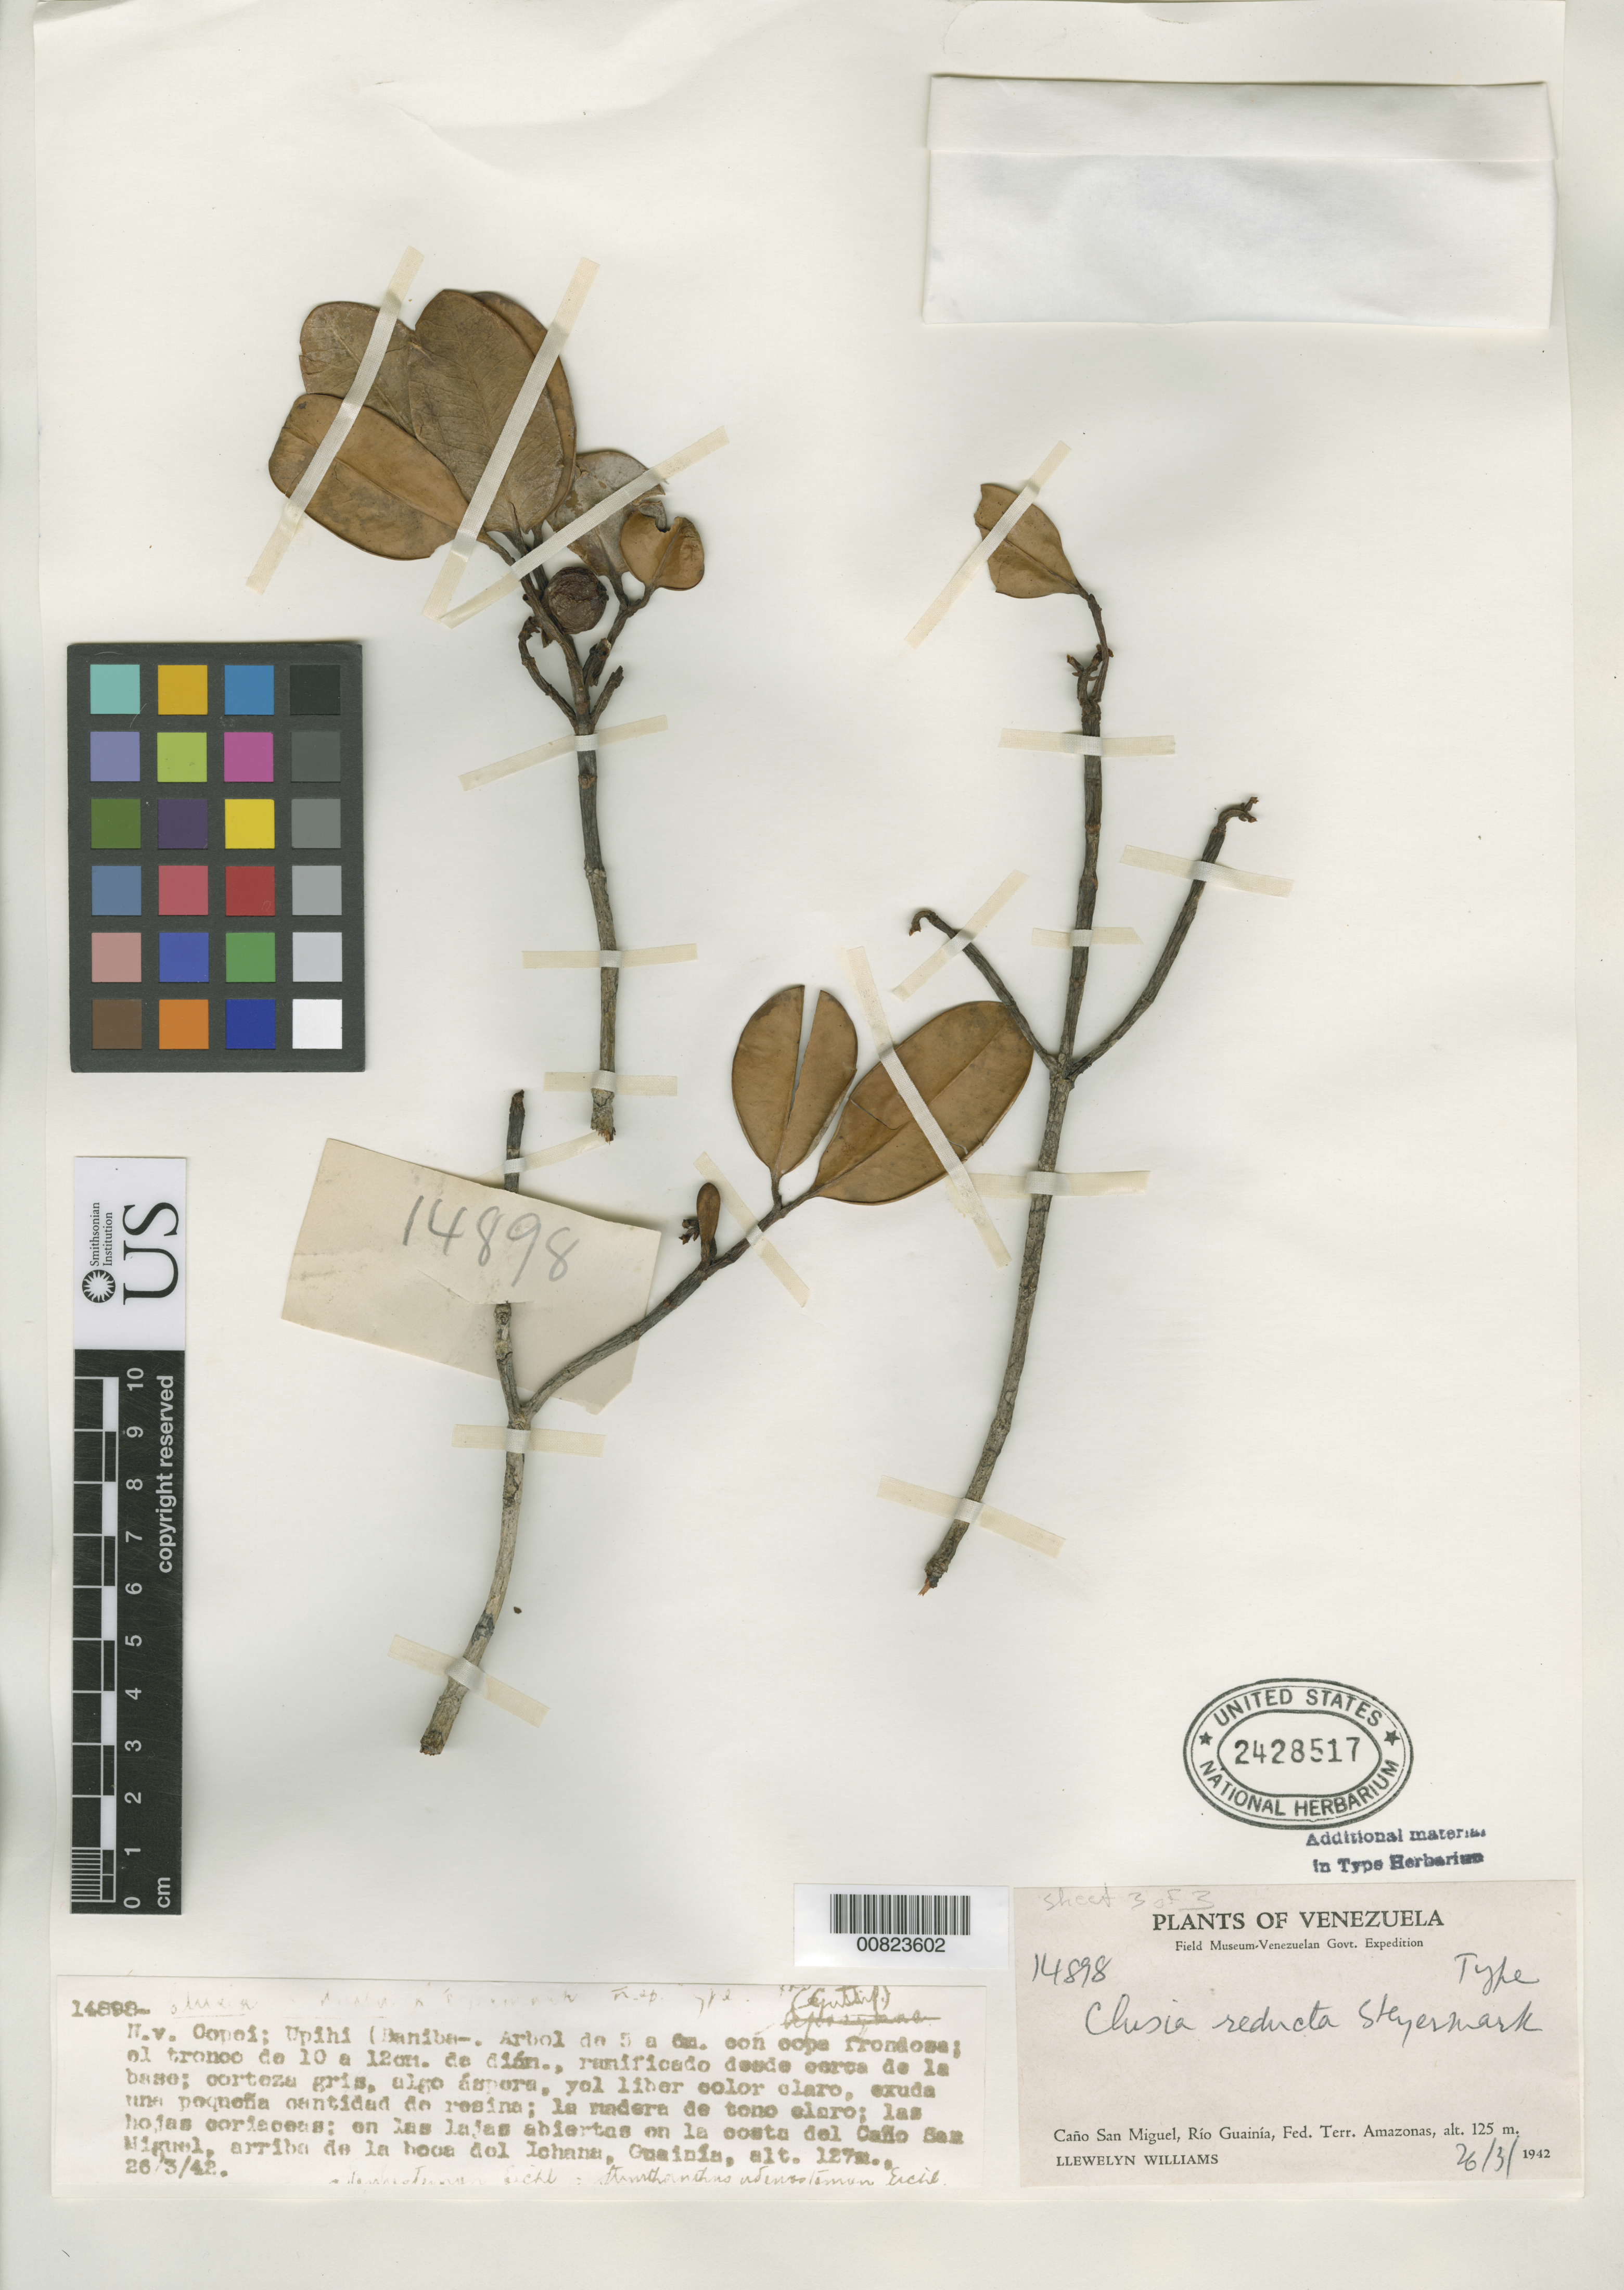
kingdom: Plantae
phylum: Tracheophyta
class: Magnoliopsida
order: Malpighiales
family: Clusiaceae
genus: Clusia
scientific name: Clusia reducta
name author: Steyerm.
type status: Isotype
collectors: Ll. Williams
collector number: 14898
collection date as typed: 26 Mar 1942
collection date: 1942-03-26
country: Venezuela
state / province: Amazonas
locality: Caño San Miguel, Río Guainía.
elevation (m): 125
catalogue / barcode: US 2428517